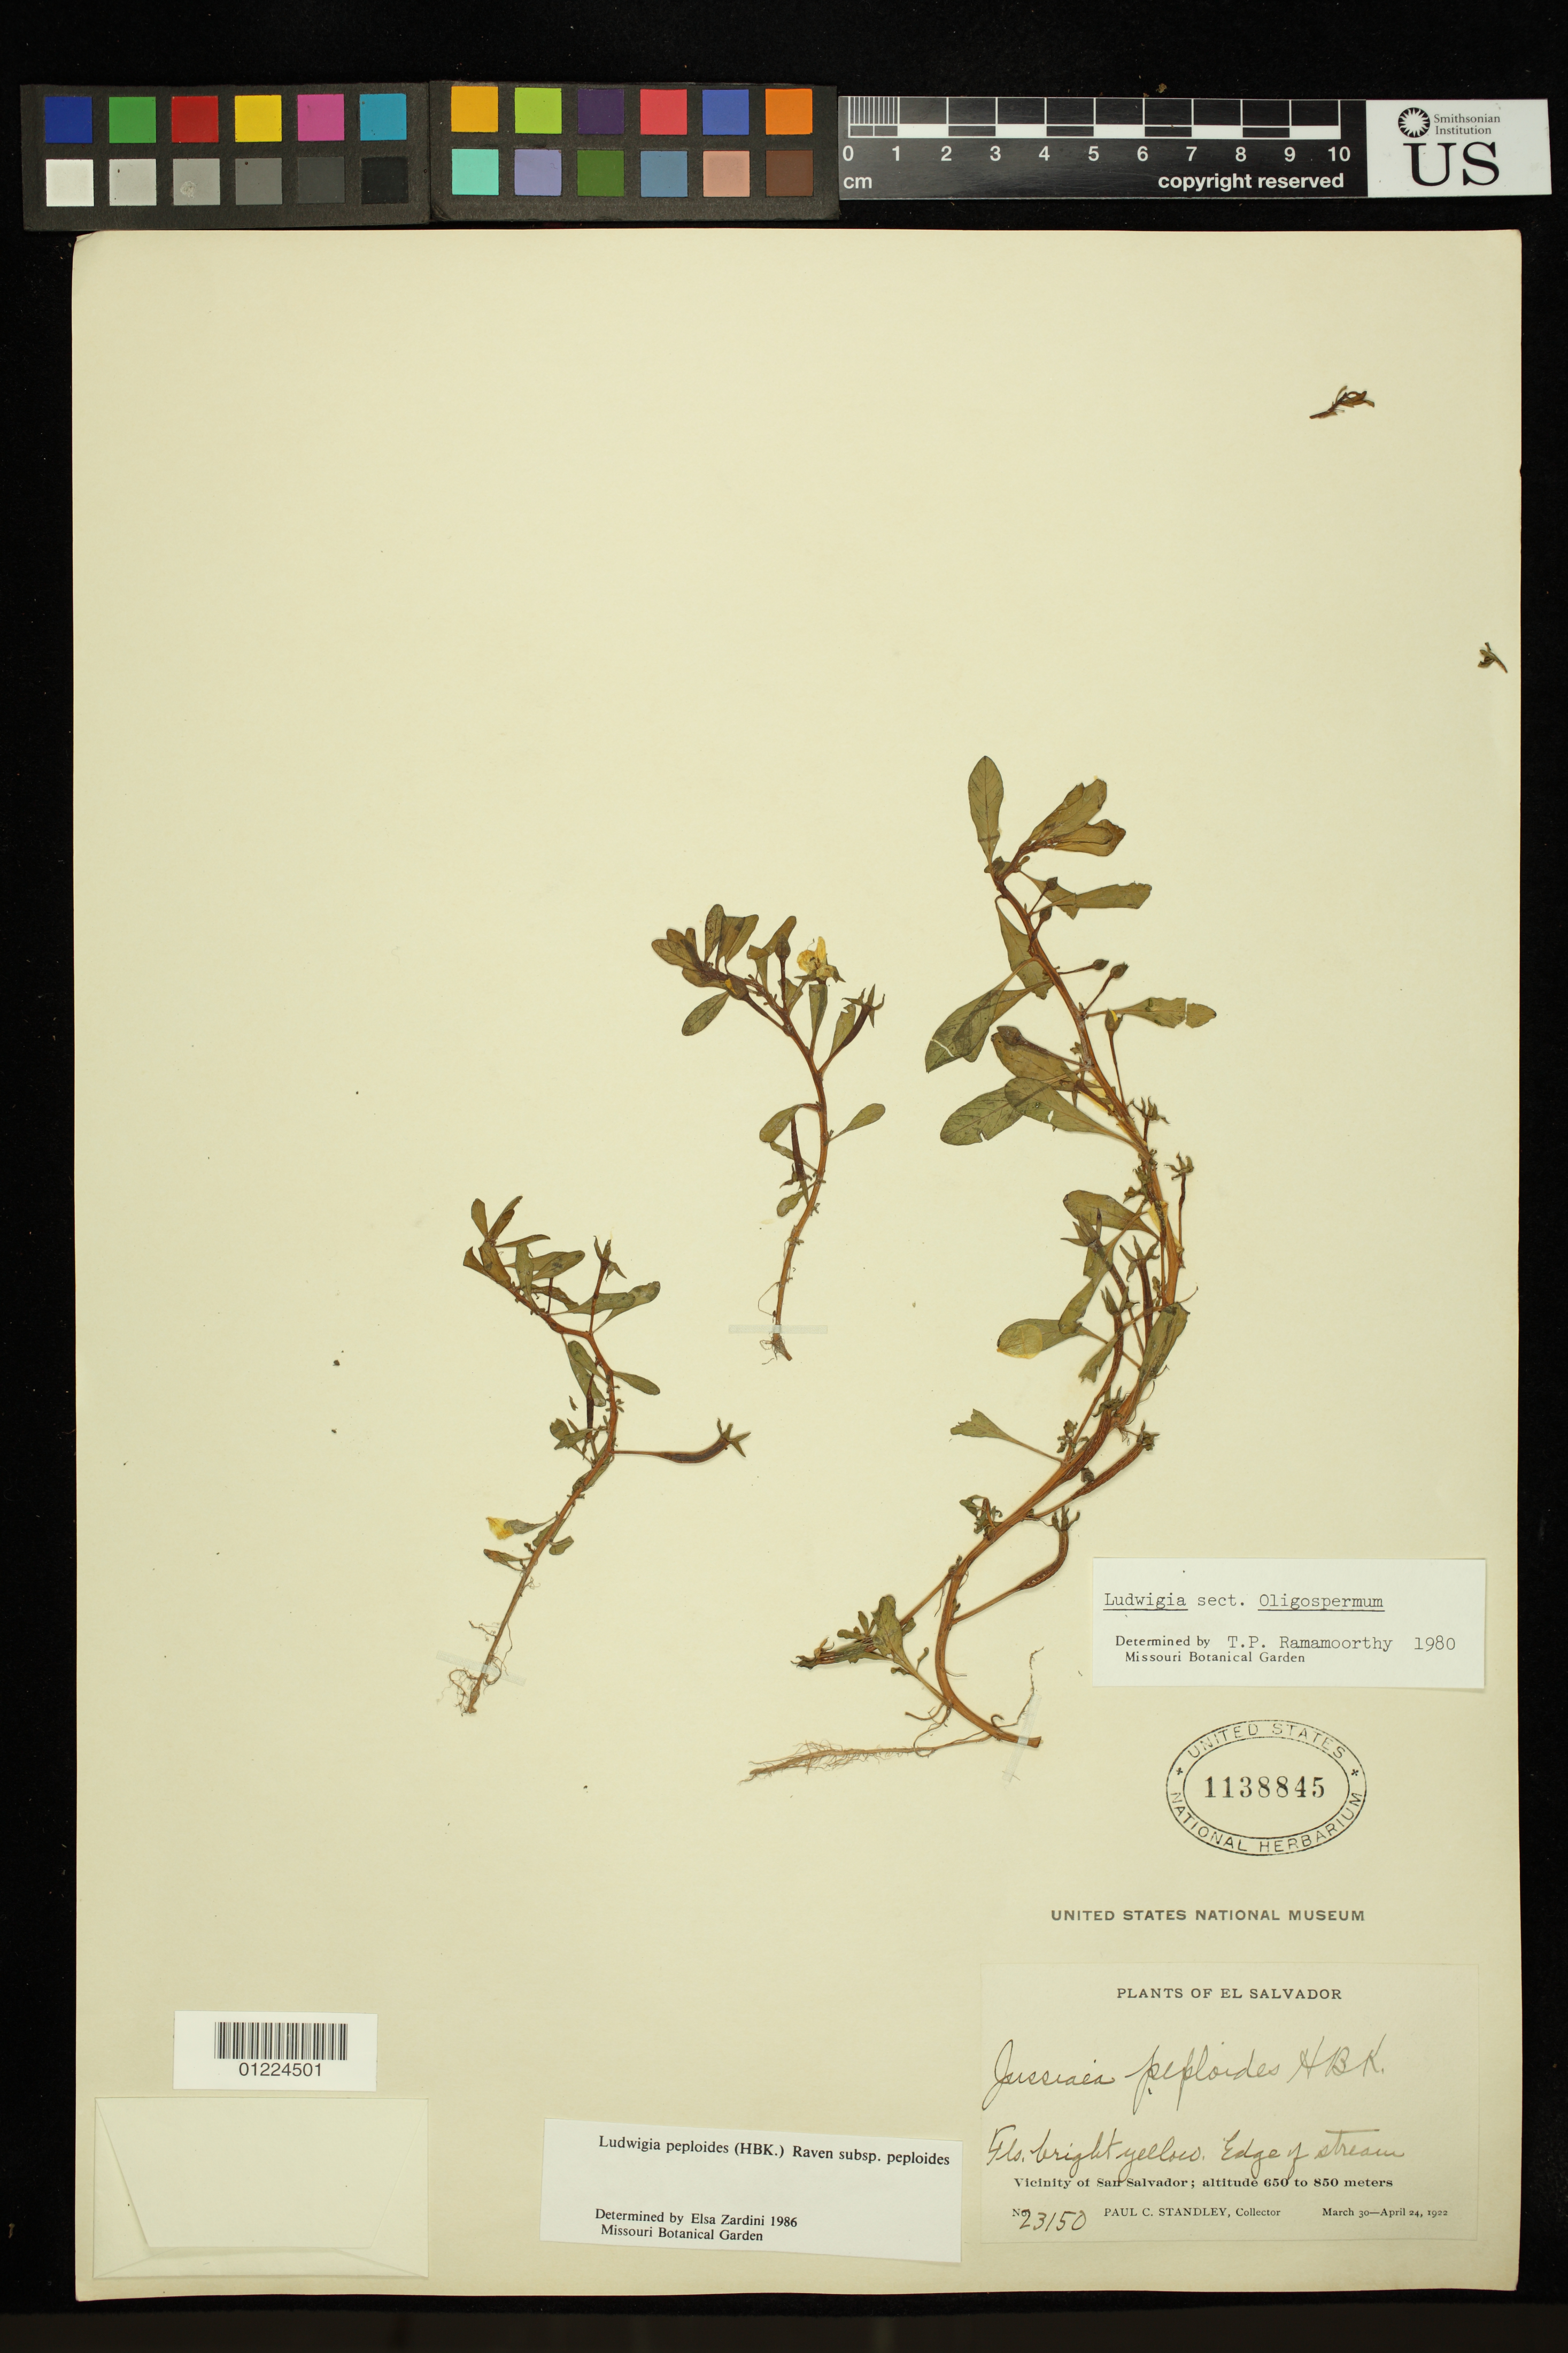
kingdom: Plantae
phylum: Tracheophyta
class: Magnoliopsida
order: Myrtales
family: Onagraceae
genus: Ludwigia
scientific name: Ludwigia peploides subsp. peploides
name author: (Kunth) P.H. Raven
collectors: P. C. Standley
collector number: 23150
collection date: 1922-03-30/1922-04-24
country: El Salvador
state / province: San Salvador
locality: Vicinity of San Salvador.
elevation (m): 650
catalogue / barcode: US 1138845